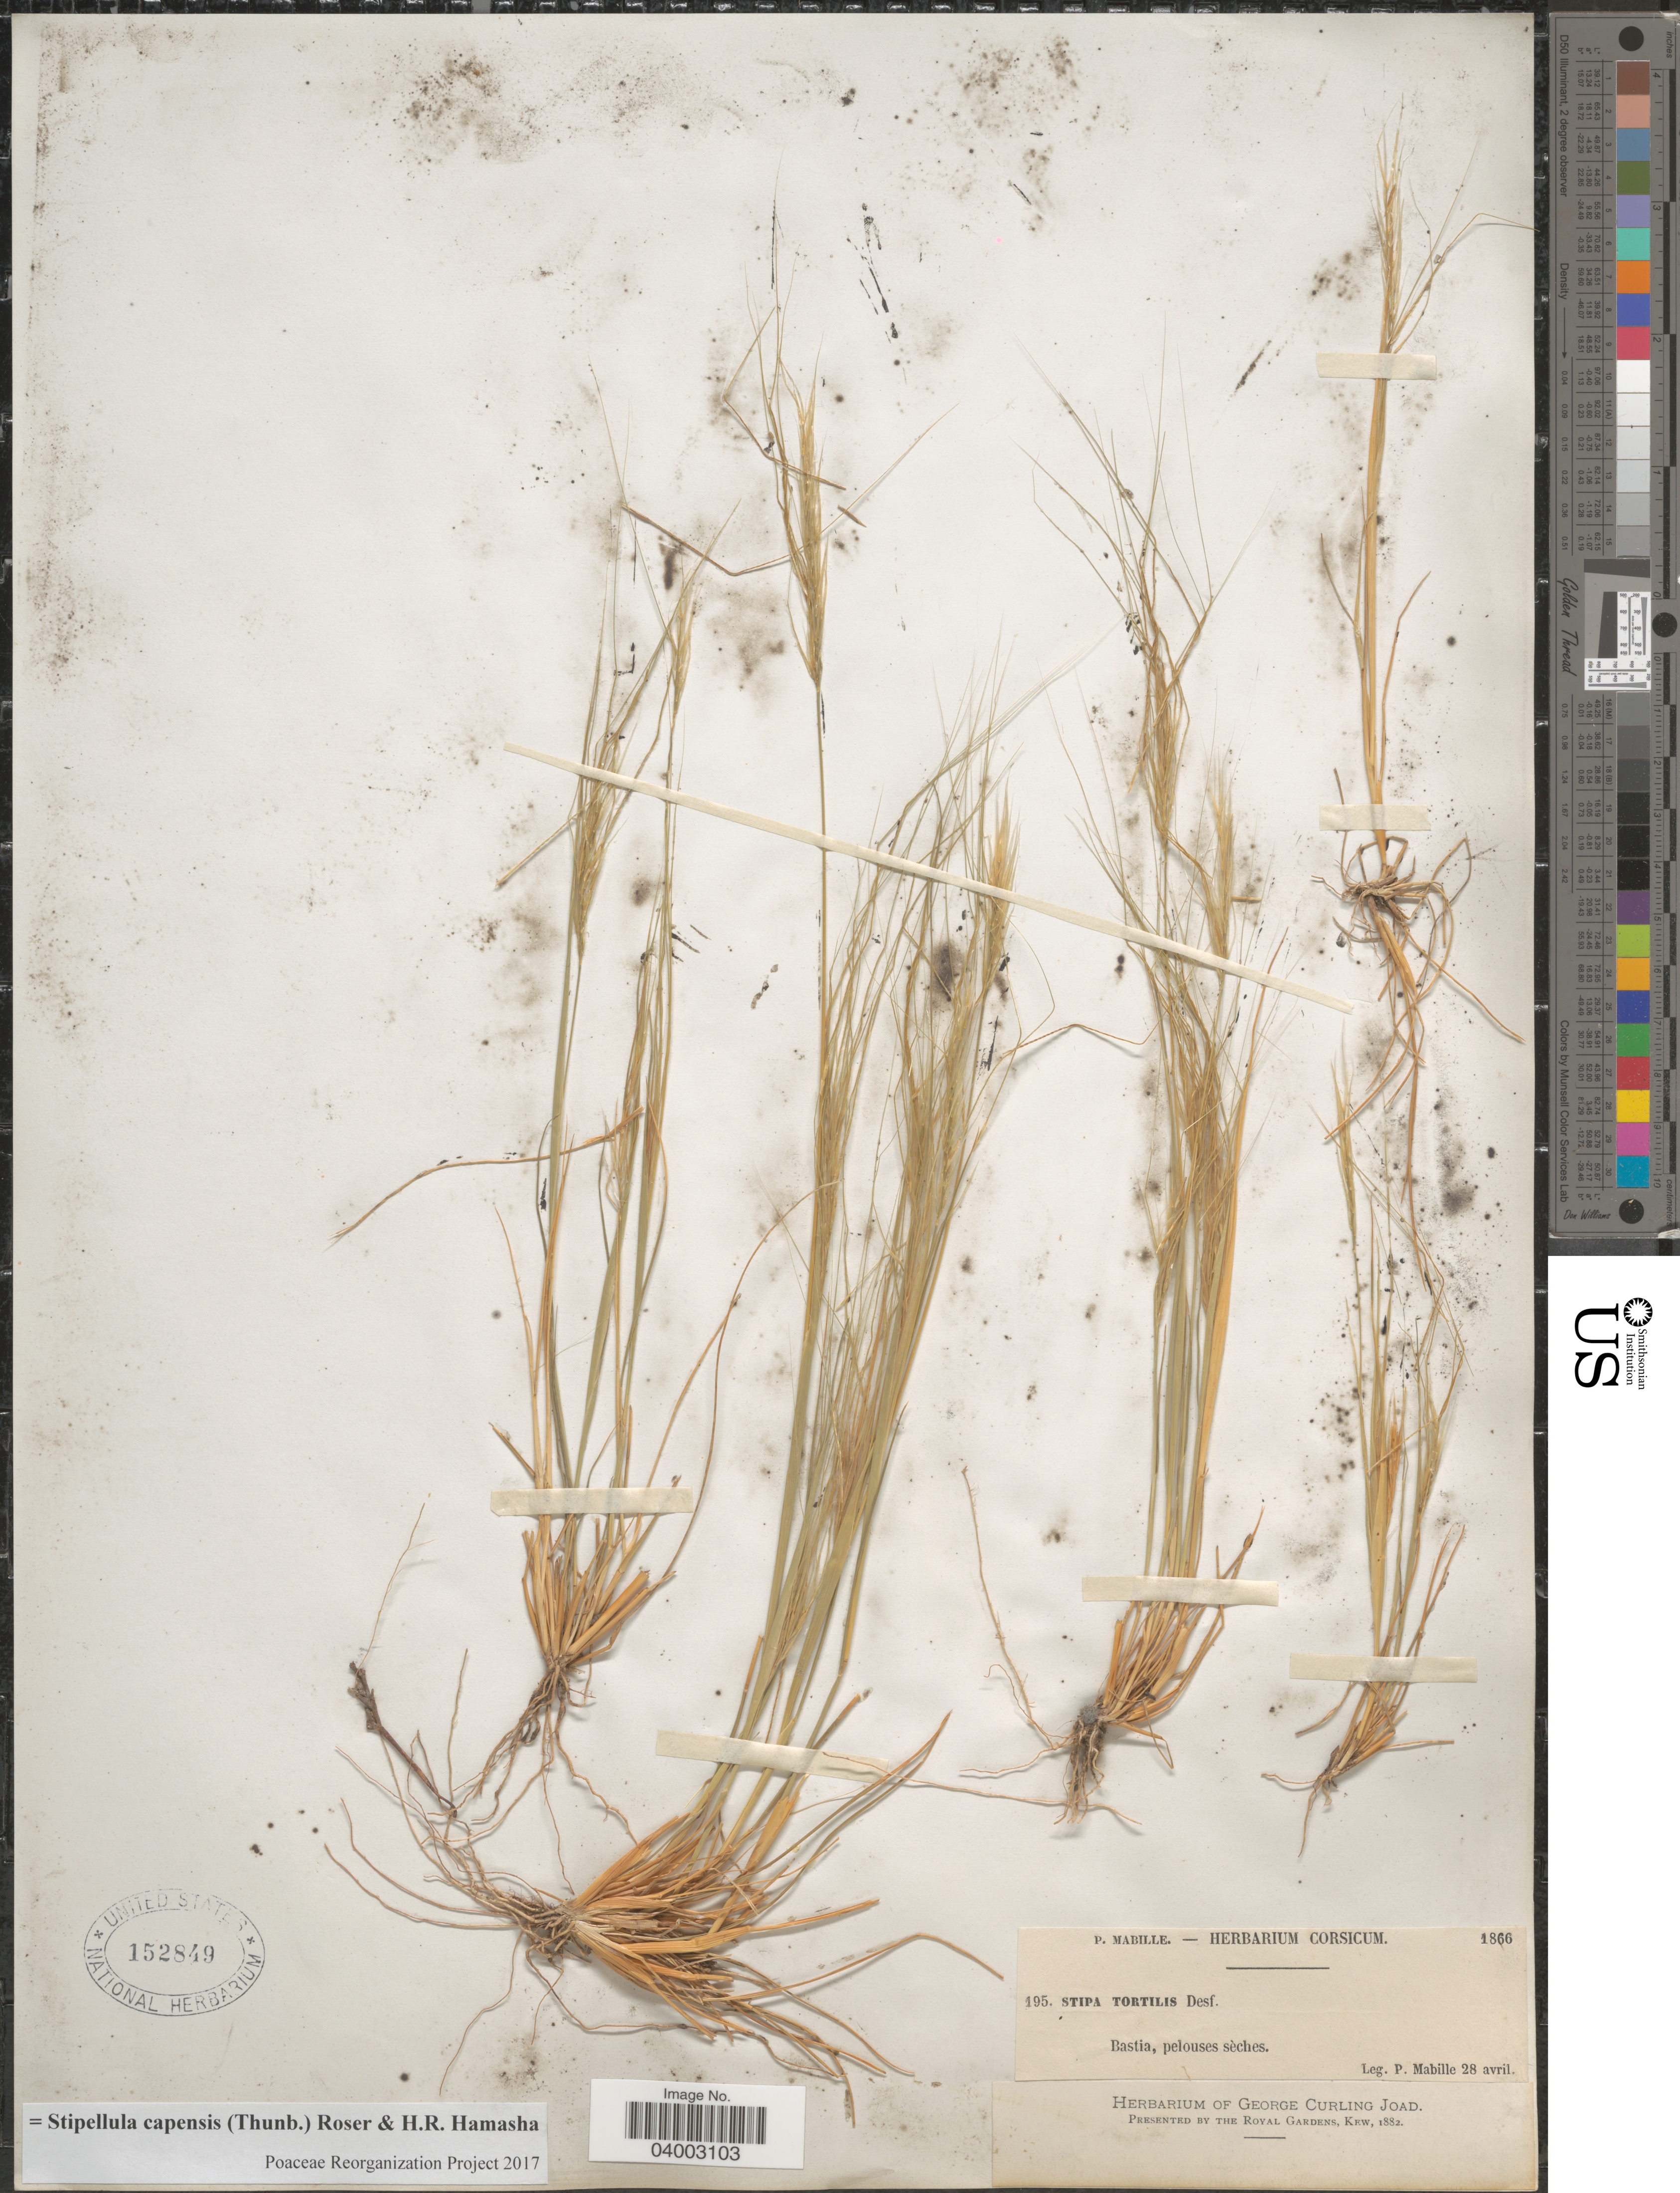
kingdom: Plantae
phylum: Tracheophyta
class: Liliopsida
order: Poales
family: Poaceae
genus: Stipellula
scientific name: Stipellula capensis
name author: (Thunb.) Röser & H. R. Hamasha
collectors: P. Mabille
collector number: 195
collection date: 1866-04-28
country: France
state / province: Corsica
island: Corse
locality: Bastia, pelouses sèches.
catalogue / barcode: US 152849